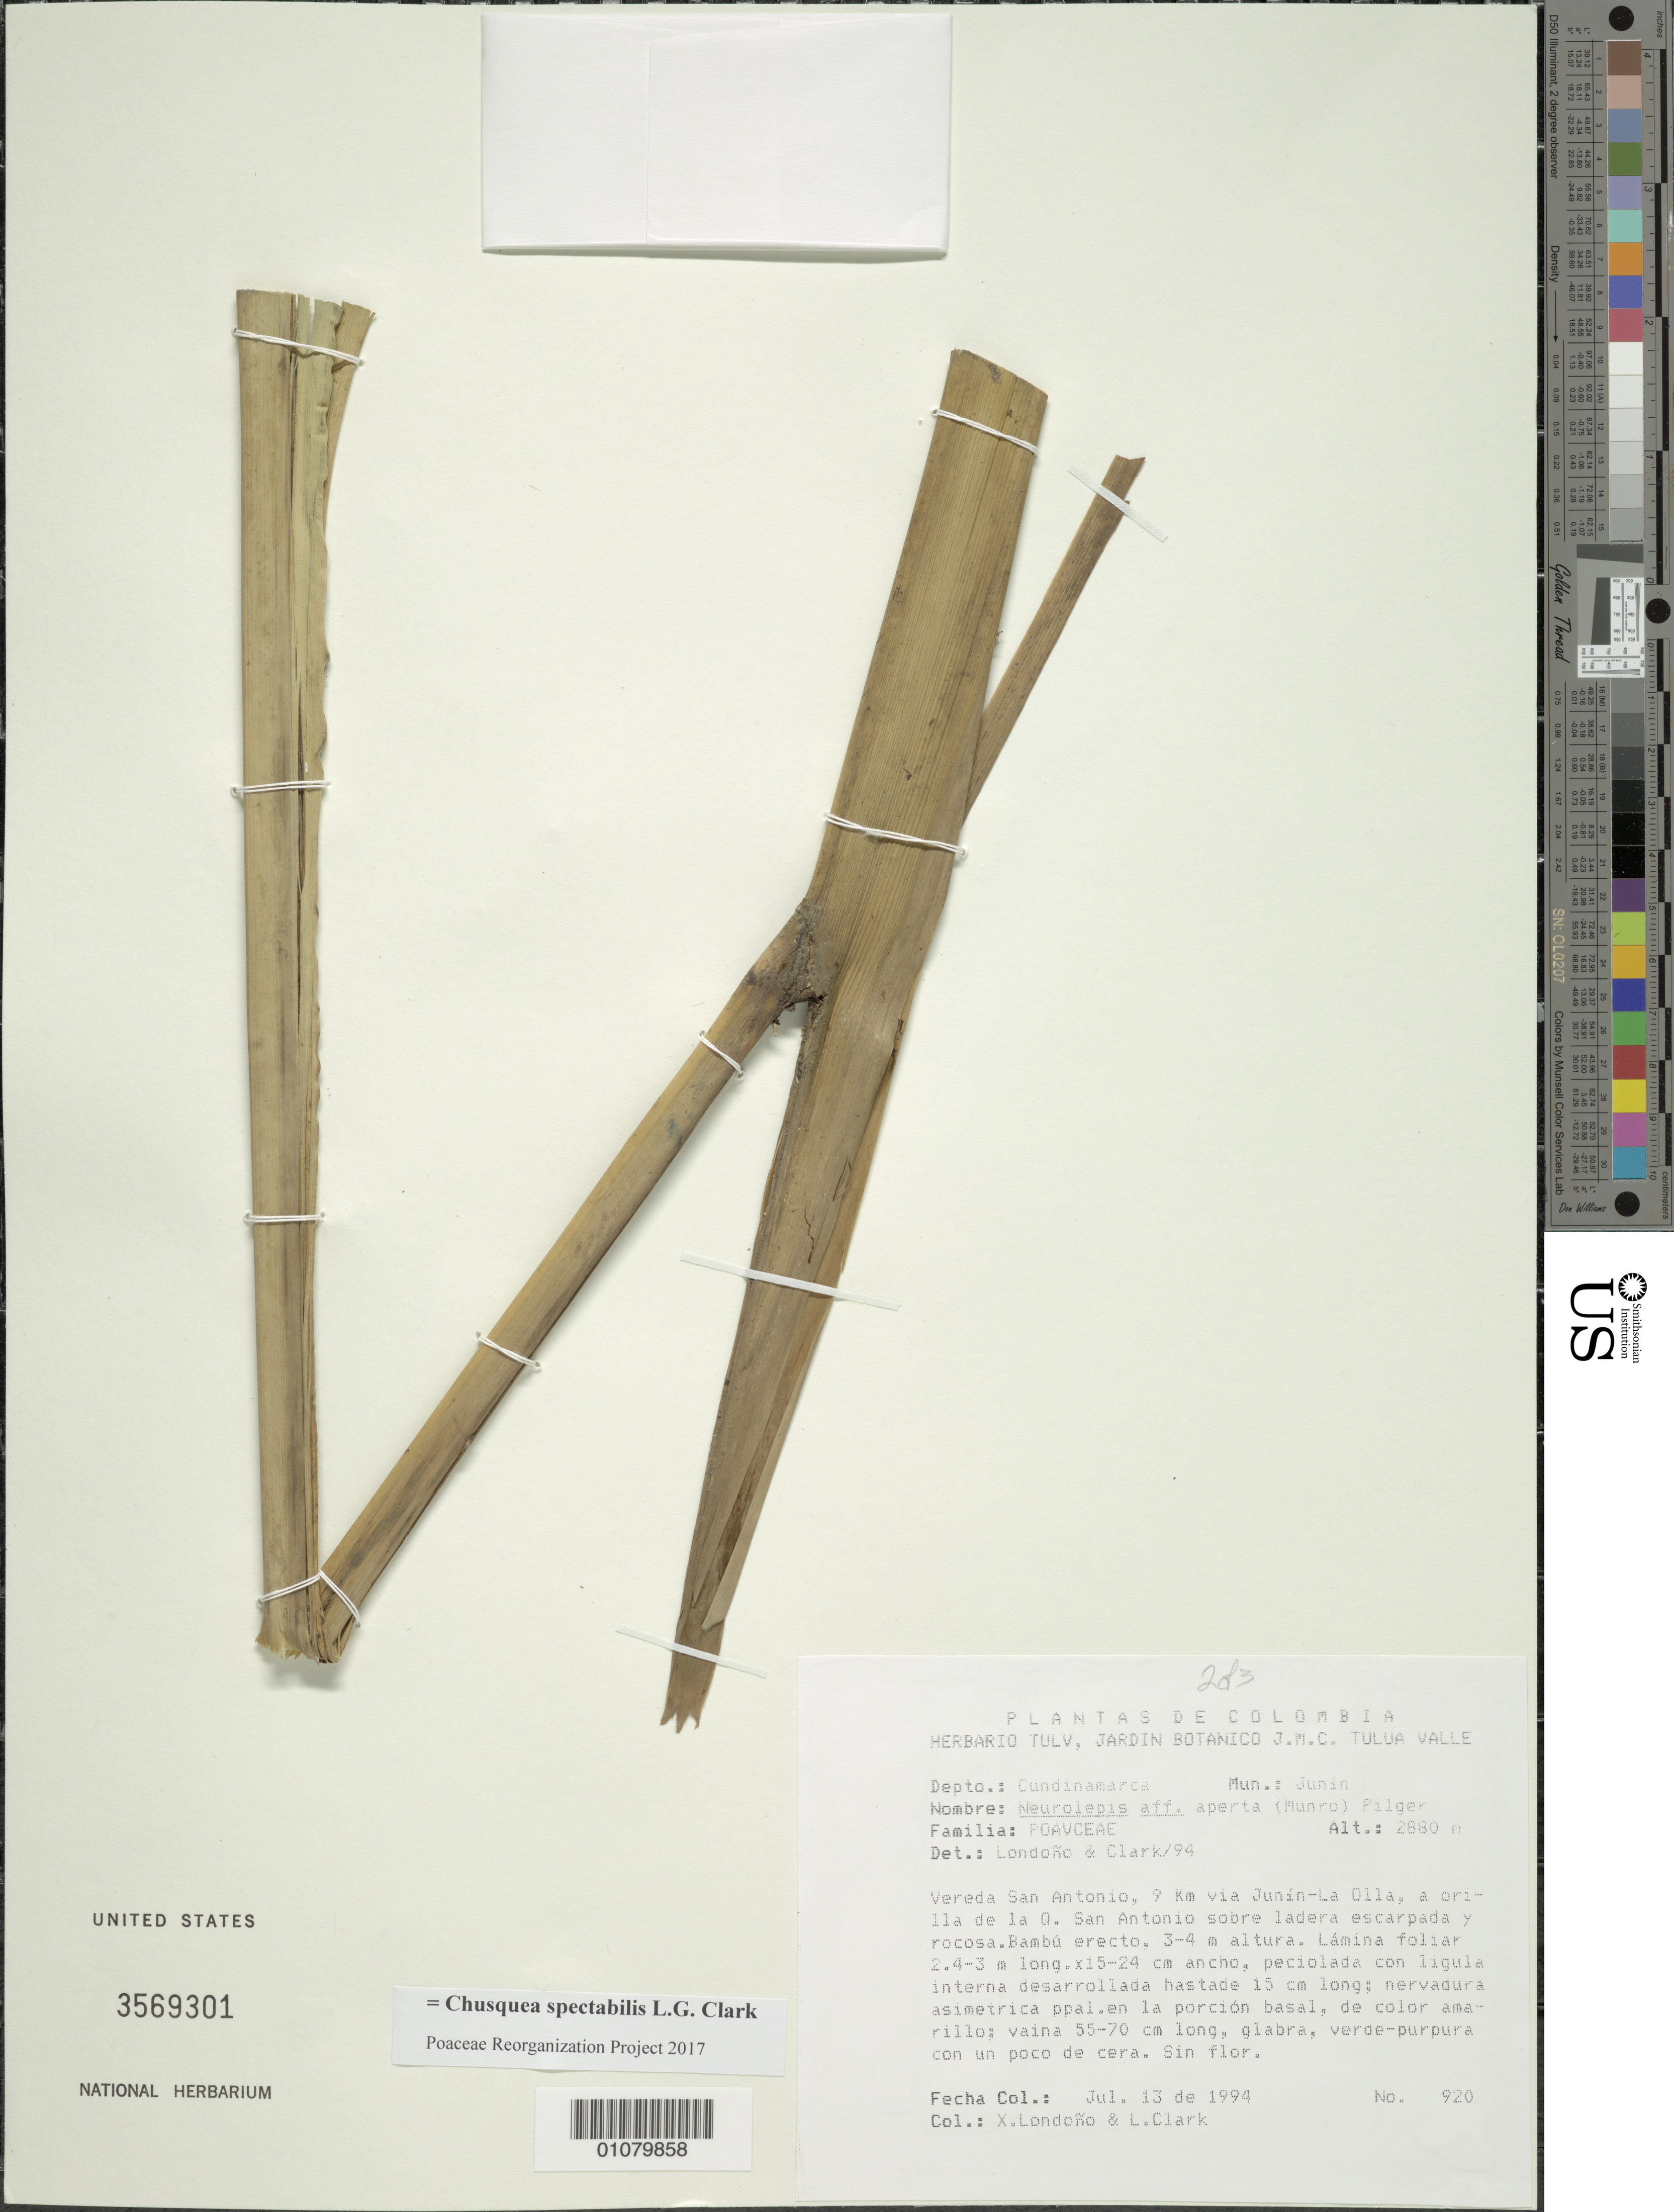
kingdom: Plantae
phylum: Tracheophyta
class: Liliopsida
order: Poales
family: Poaceae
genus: Chusquea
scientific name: Chusquea spectabilis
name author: L.G. Clark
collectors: X. Londoño & L. Clark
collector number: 920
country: Colombia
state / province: Cundinamarca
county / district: Junín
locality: Vereda San Antonio, via Junin-La Olla.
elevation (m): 2880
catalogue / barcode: US 3569301